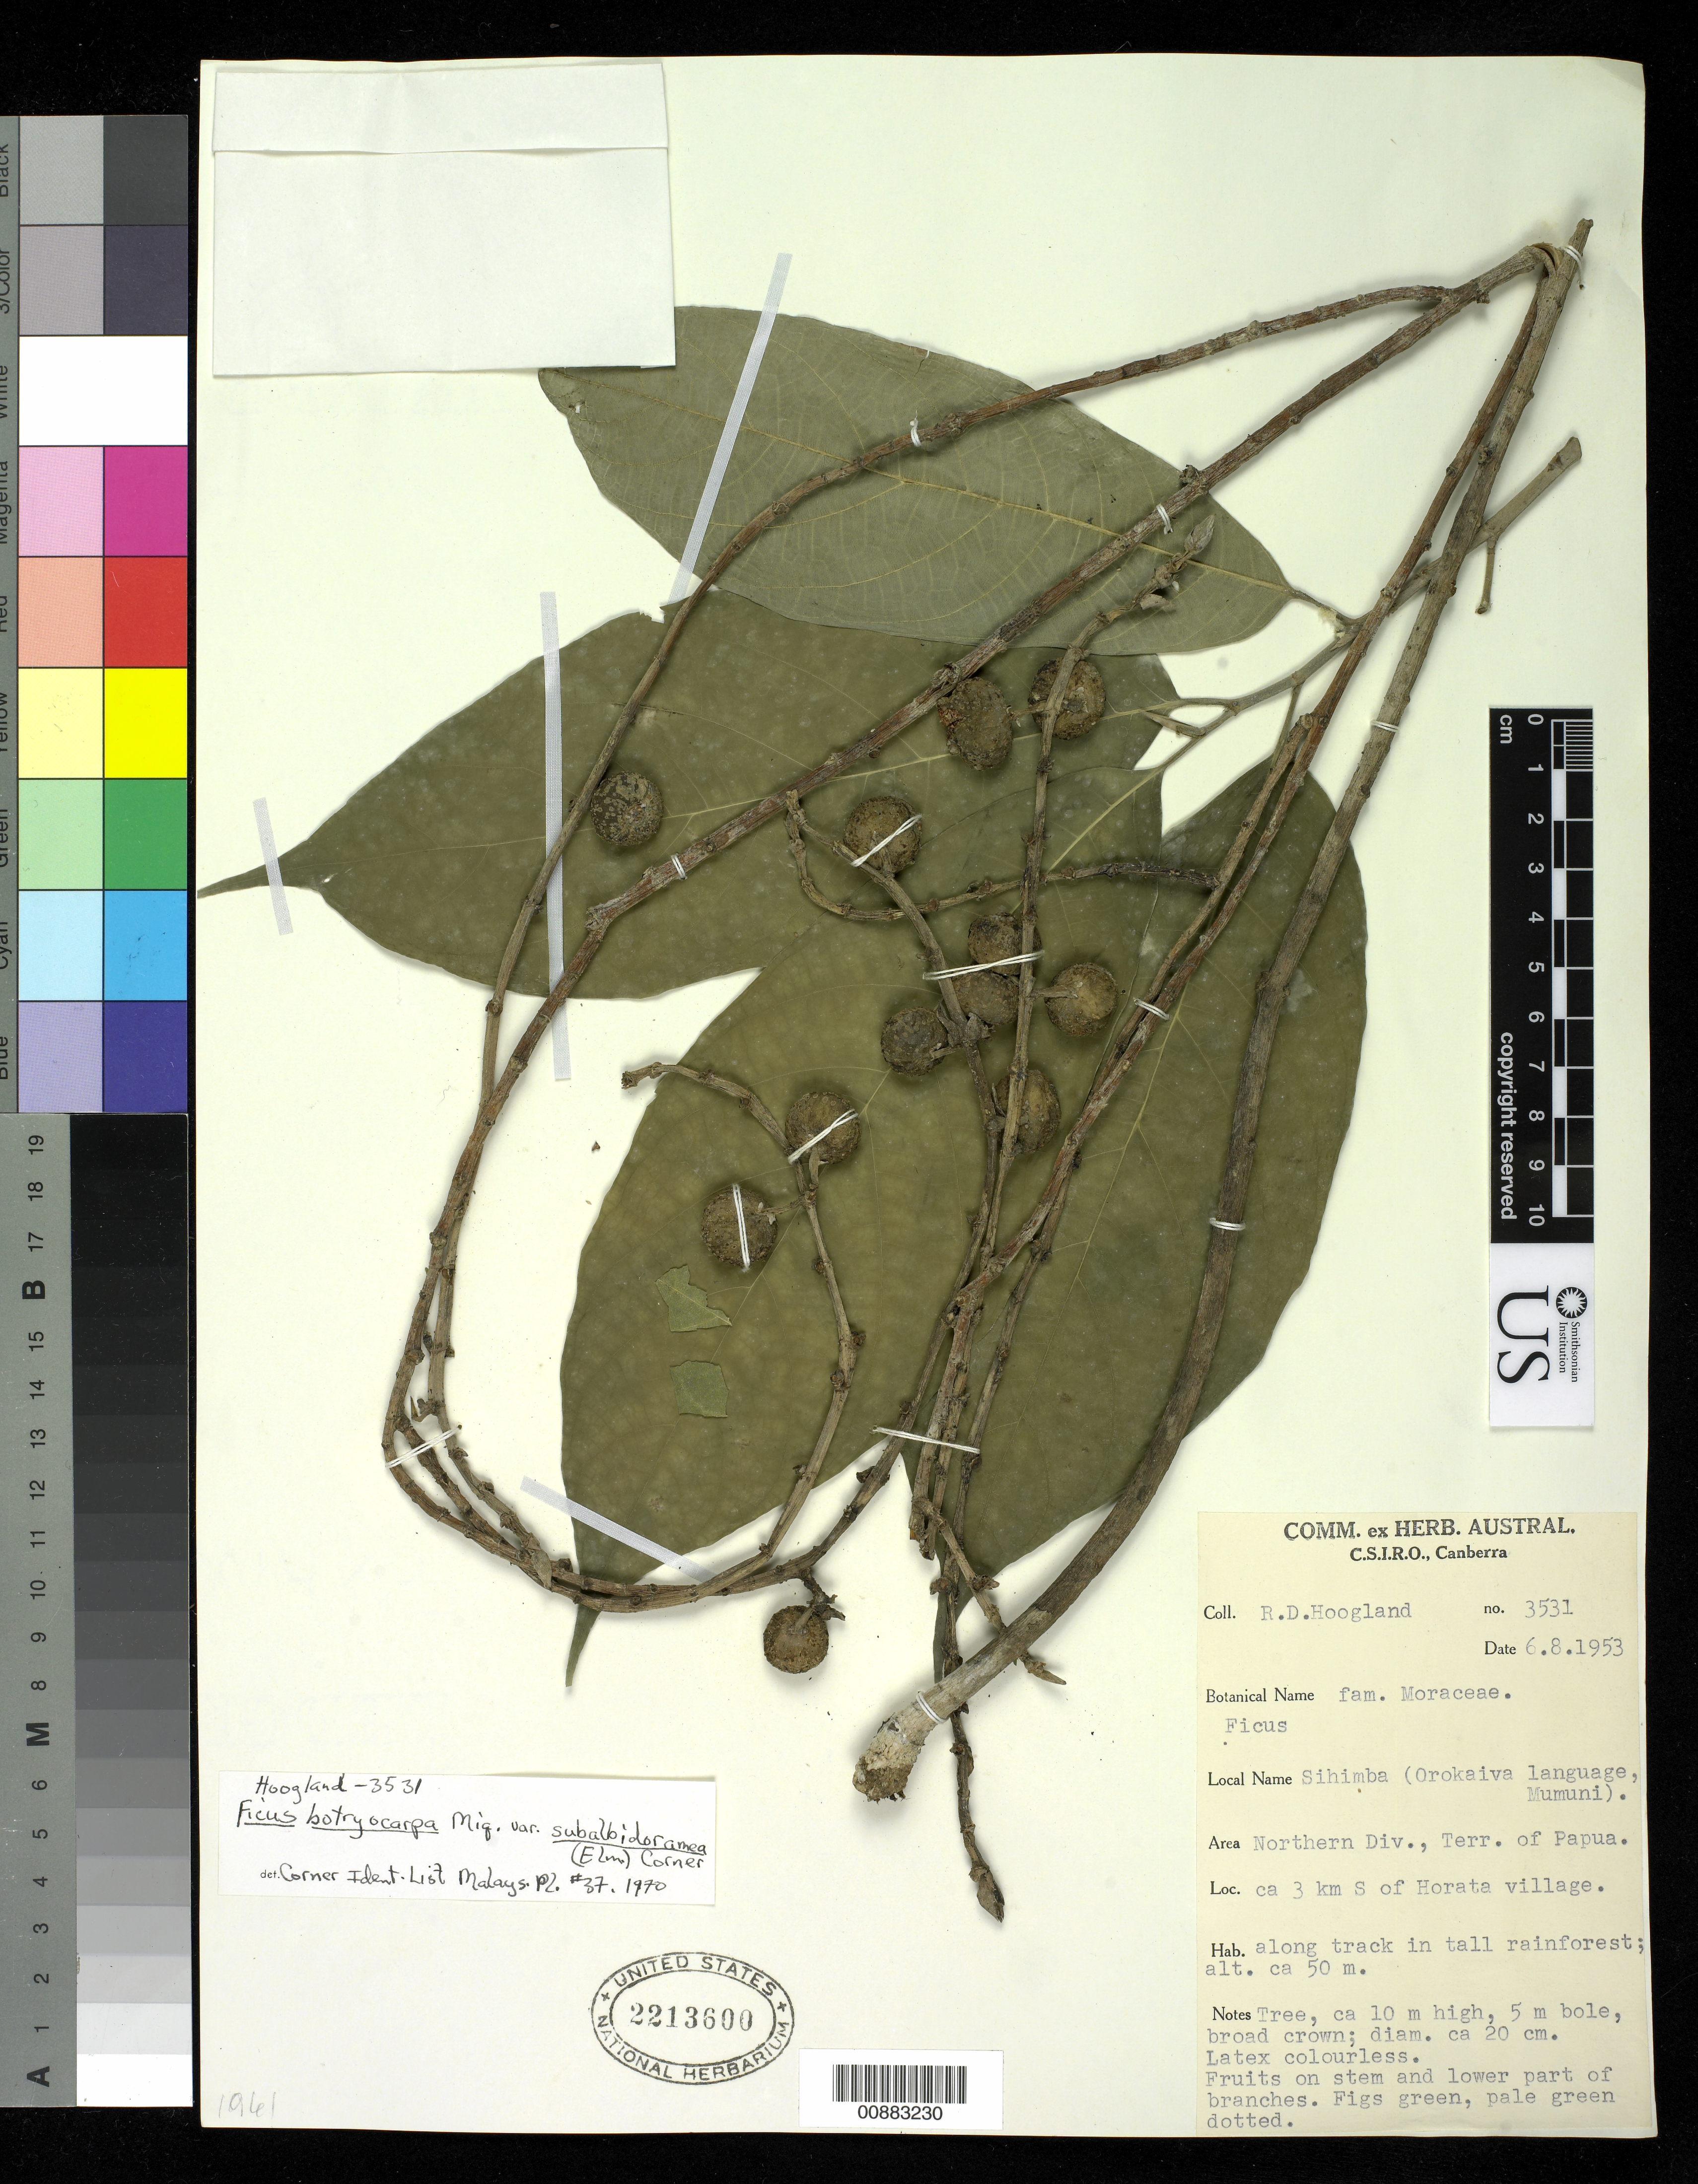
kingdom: Plantae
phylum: Tracheophyta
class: Magnoliopsida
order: Rosales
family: Moraceae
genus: Ficus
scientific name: Ficus botryocarpa var. subalbidoramea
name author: (Elmer) Corner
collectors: R. D. Hoogland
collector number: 3531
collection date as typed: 08 Jun 1953 or 06 Aug 1953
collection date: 1953-06-08 or 1953-08-06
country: Papua New Guinea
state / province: Northern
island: New Guinea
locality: Northern Div., Terr. 0f Papua. Ca. 3 km. S. of Horata village.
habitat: Along track in tall rainforest.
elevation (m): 50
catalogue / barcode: US 2213600